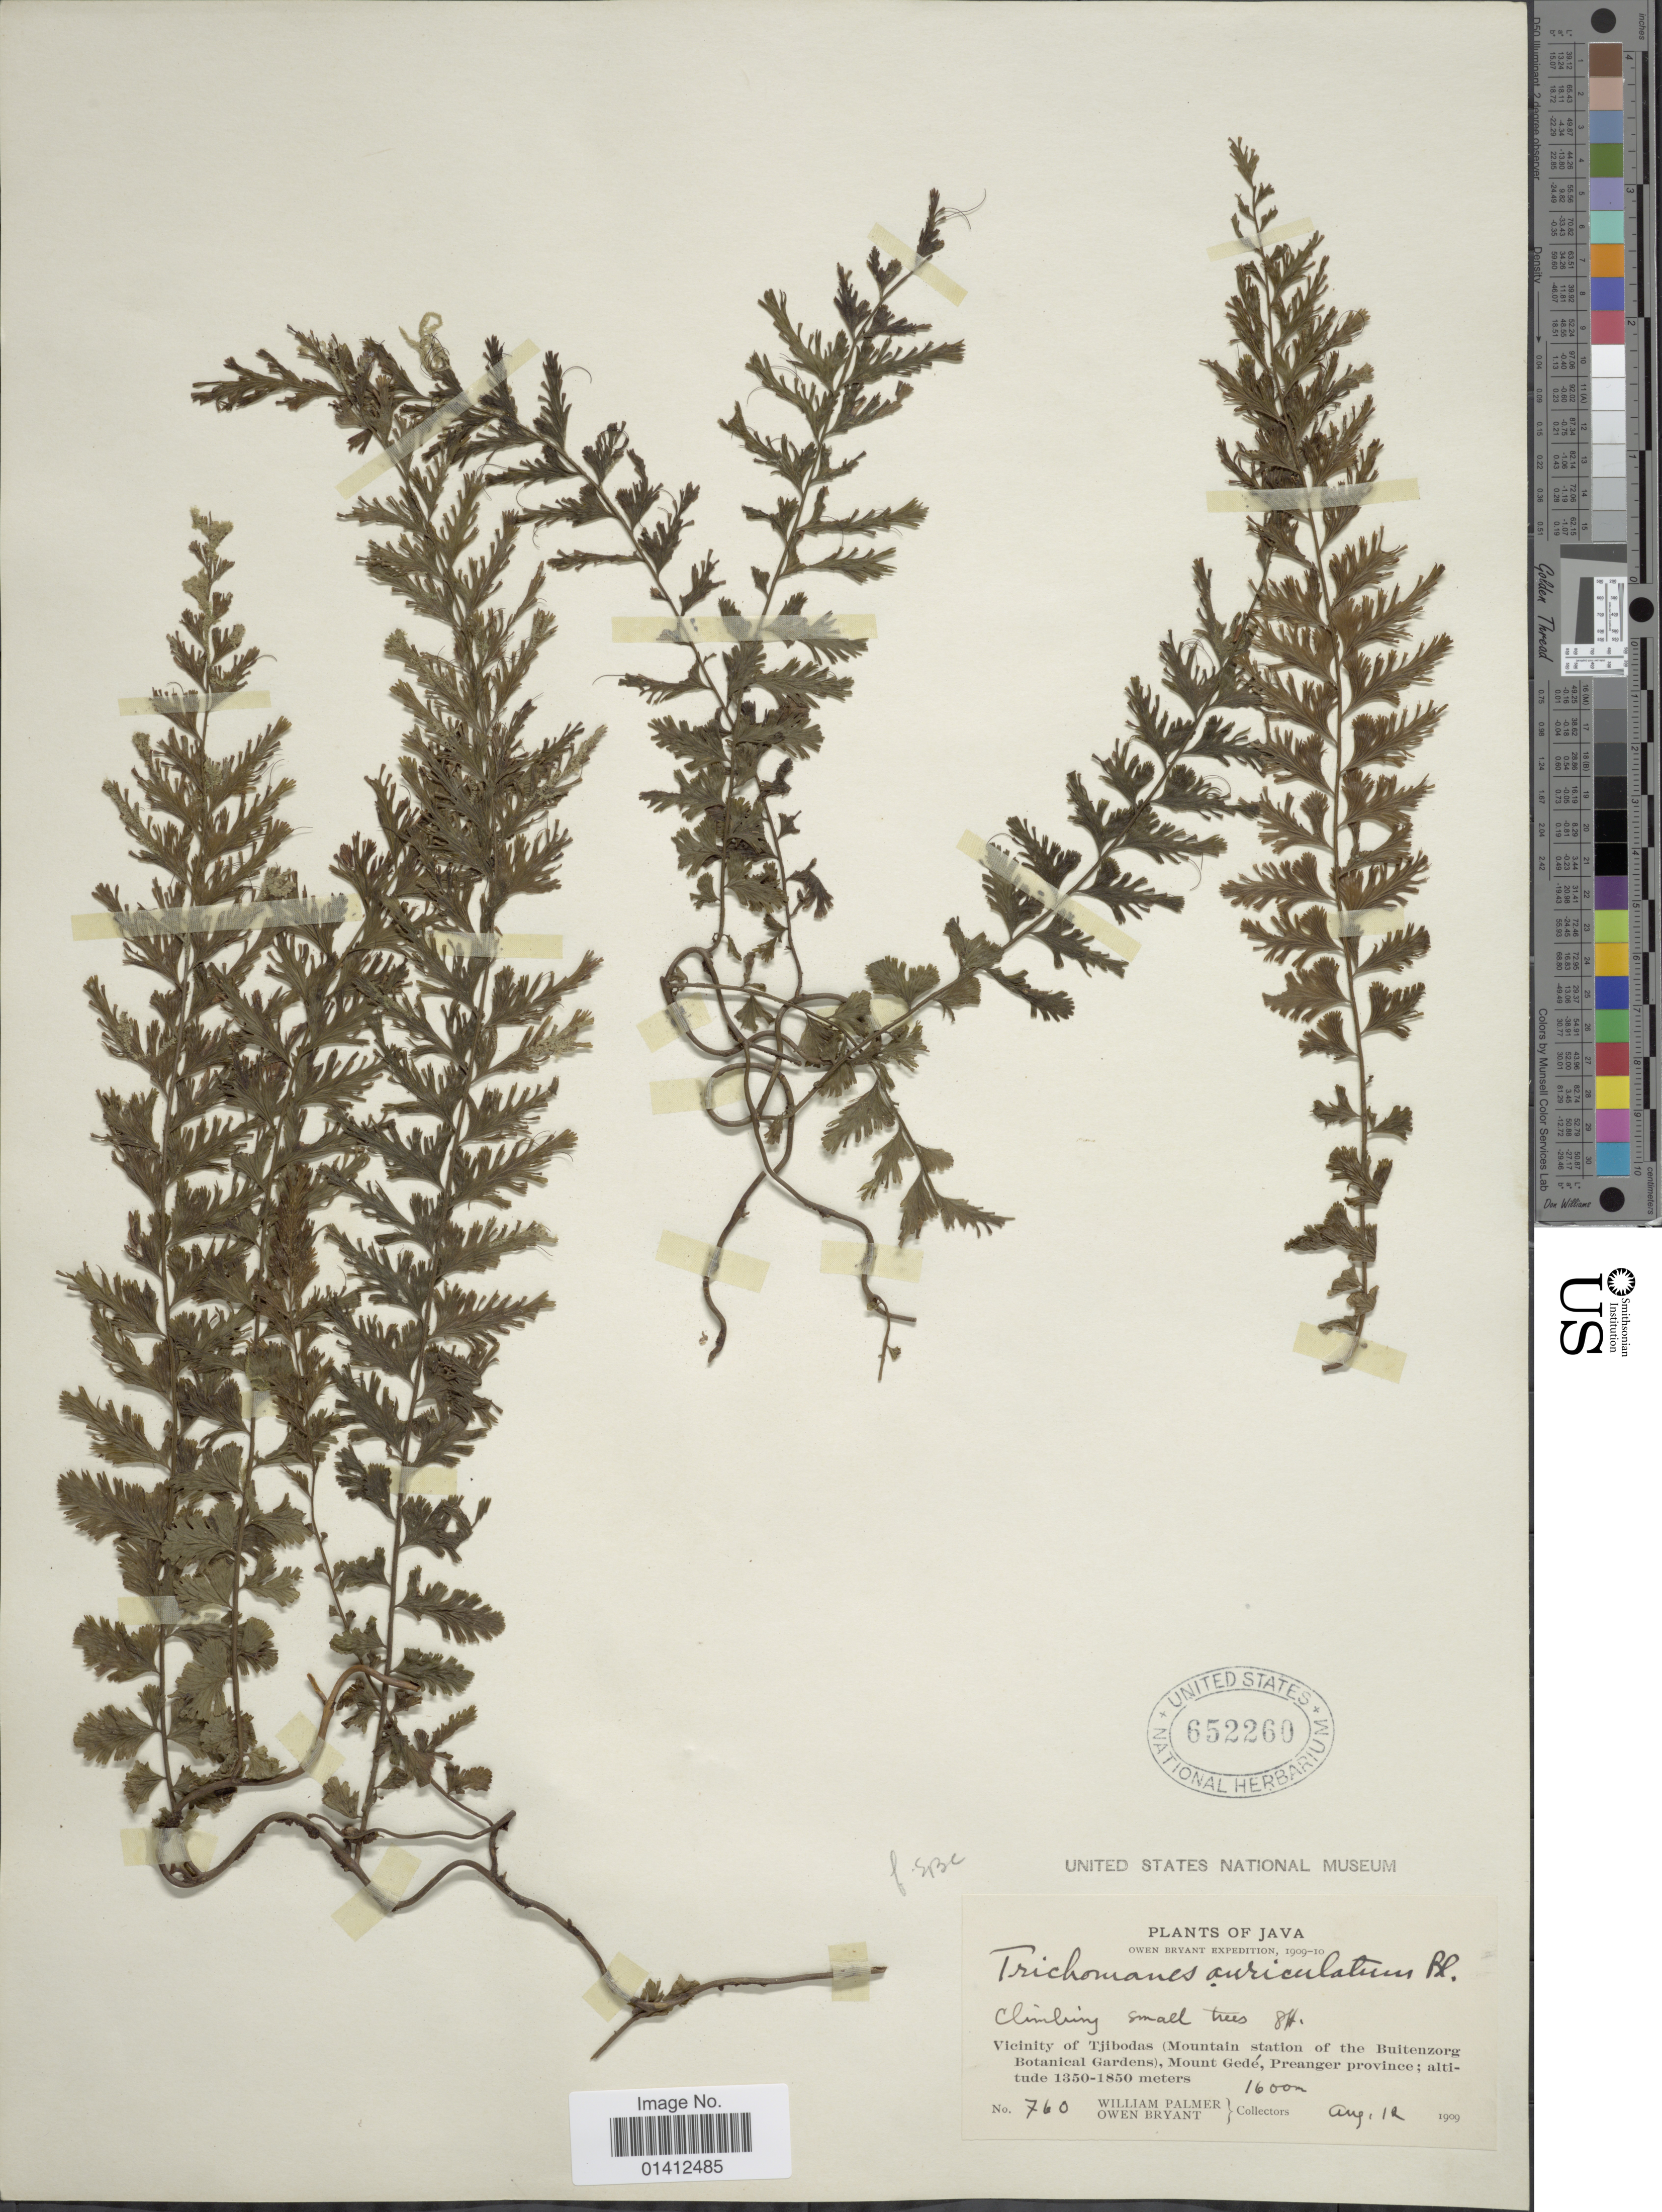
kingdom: Plantae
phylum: Tracheophyta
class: Polypodiopsida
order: Hymenophyllales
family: Hymenophyllaceae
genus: Vandenboschia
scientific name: Vandenboschia auriculata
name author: (Blume) Copel.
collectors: W. Palmer & O. Bryant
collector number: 760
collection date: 1909-08-12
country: Indonesia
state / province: Java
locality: Vicinity of Tjibodas (Mountain station of the Buitenzorg Botanical Gardens), Mount Gedé, Preanger province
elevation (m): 1350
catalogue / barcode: US 652260